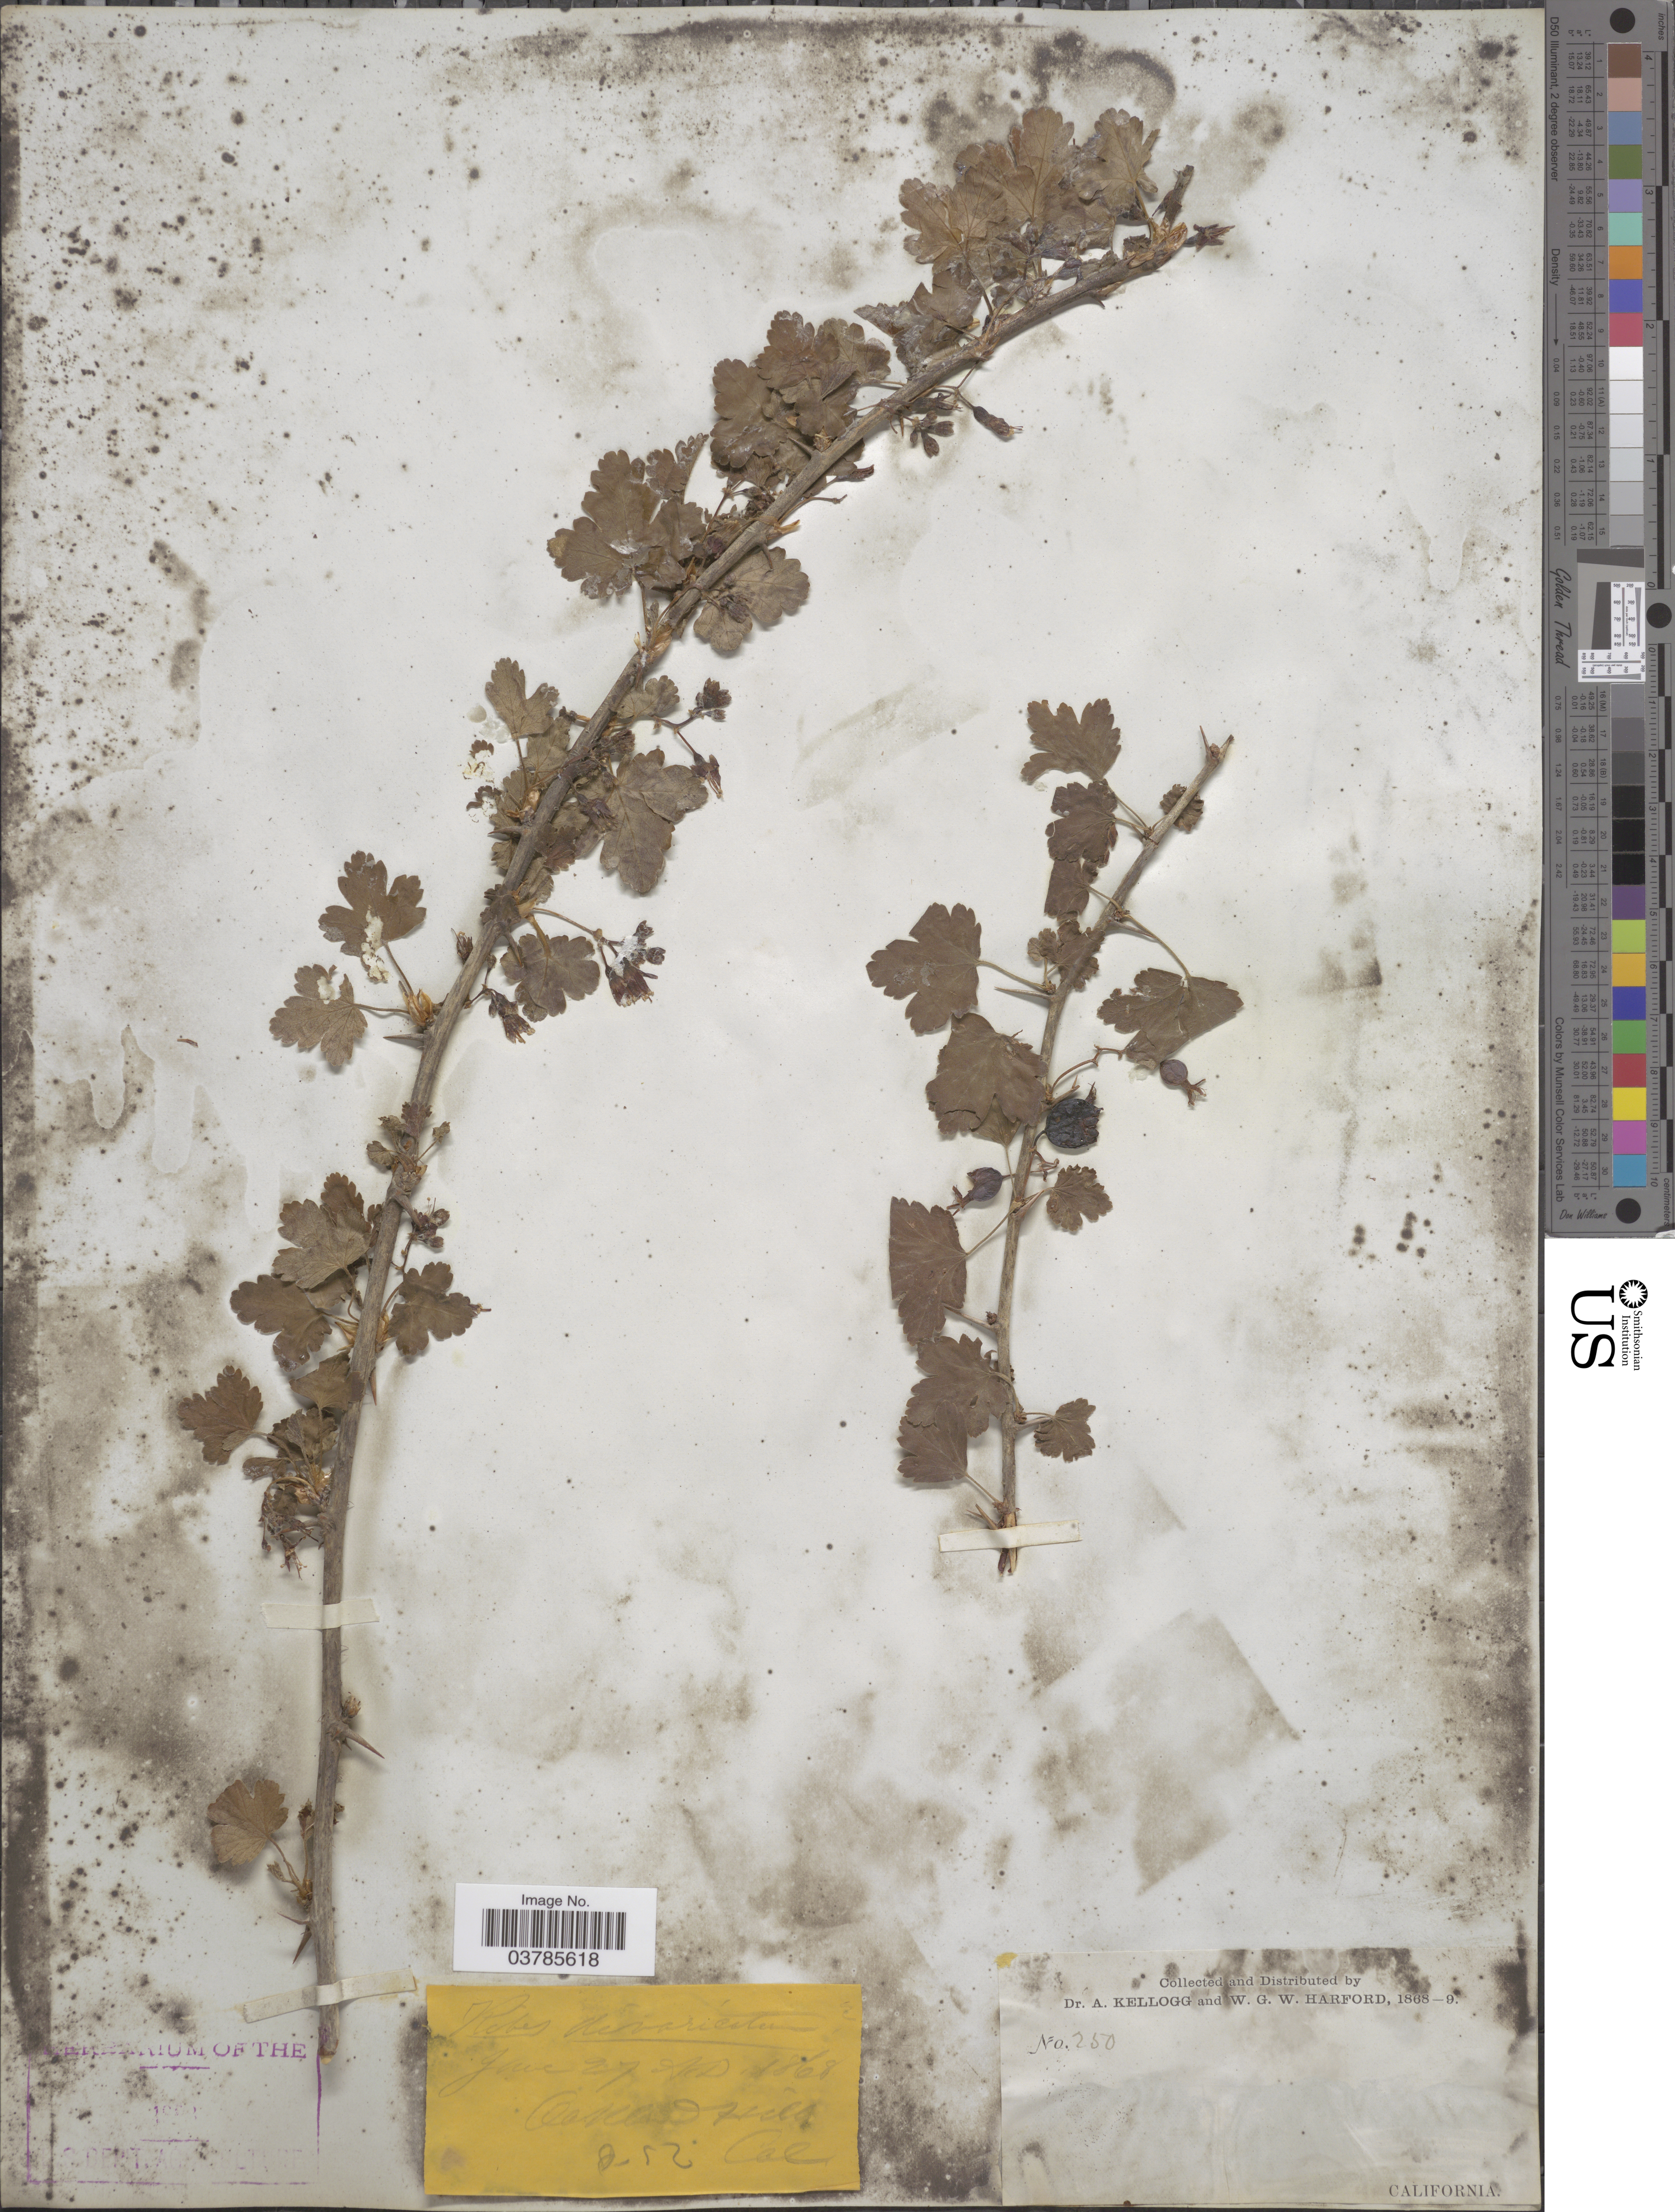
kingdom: Plantae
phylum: Tracheophyta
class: Magnoliopsida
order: Saxifragales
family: Grossulariaceae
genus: Ribes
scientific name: Ribes divaricatum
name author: Douglas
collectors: A. Kellogg & W. G. W. Harford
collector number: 250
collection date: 1868/1869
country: United States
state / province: California